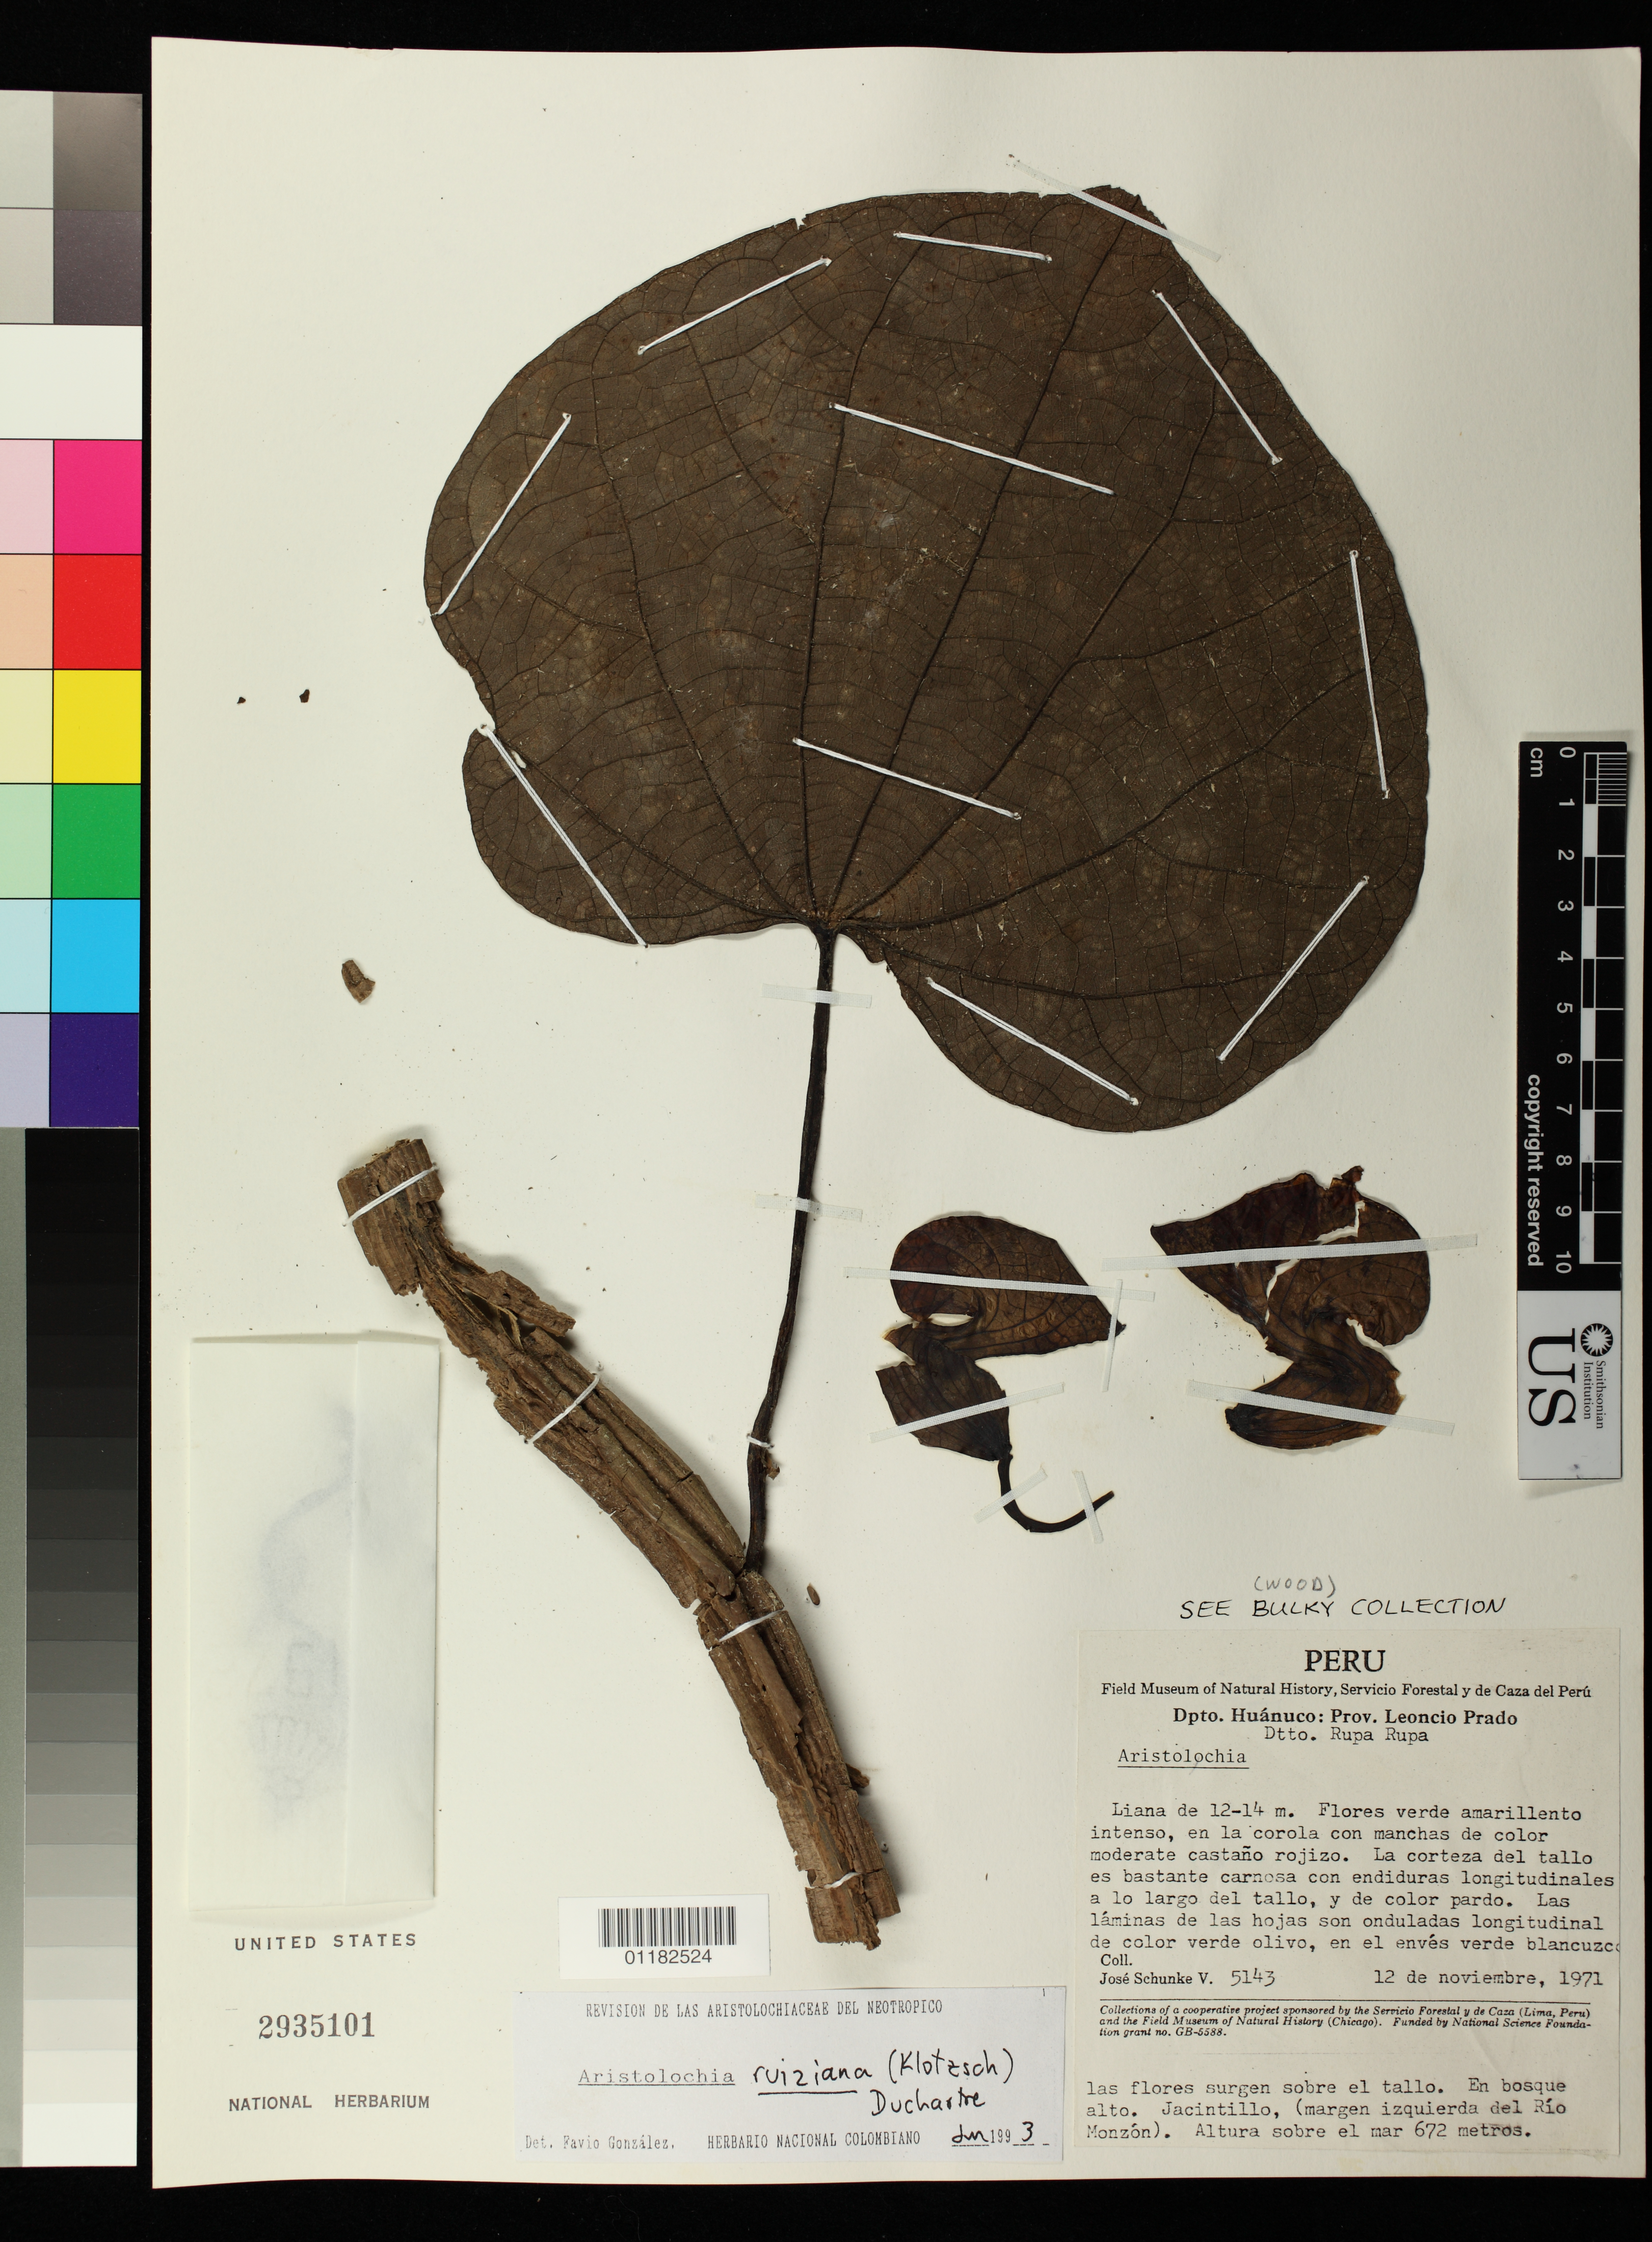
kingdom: Plantae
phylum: Tracheophyta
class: Magnoliopsida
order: Piperales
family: Aristolochiaceae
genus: Aristolochia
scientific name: Aristolochia ruiziana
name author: (Klotzsch) Duch.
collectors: J. Schunke Vigo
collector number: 5143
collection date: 1971-11-12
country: Peru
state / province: Huánuco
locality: Province Leoncio Prado District: Rupa Rupa Jacintillo (margen izquierda del Rio Monzon)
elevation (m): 672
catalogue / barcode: US 2935101